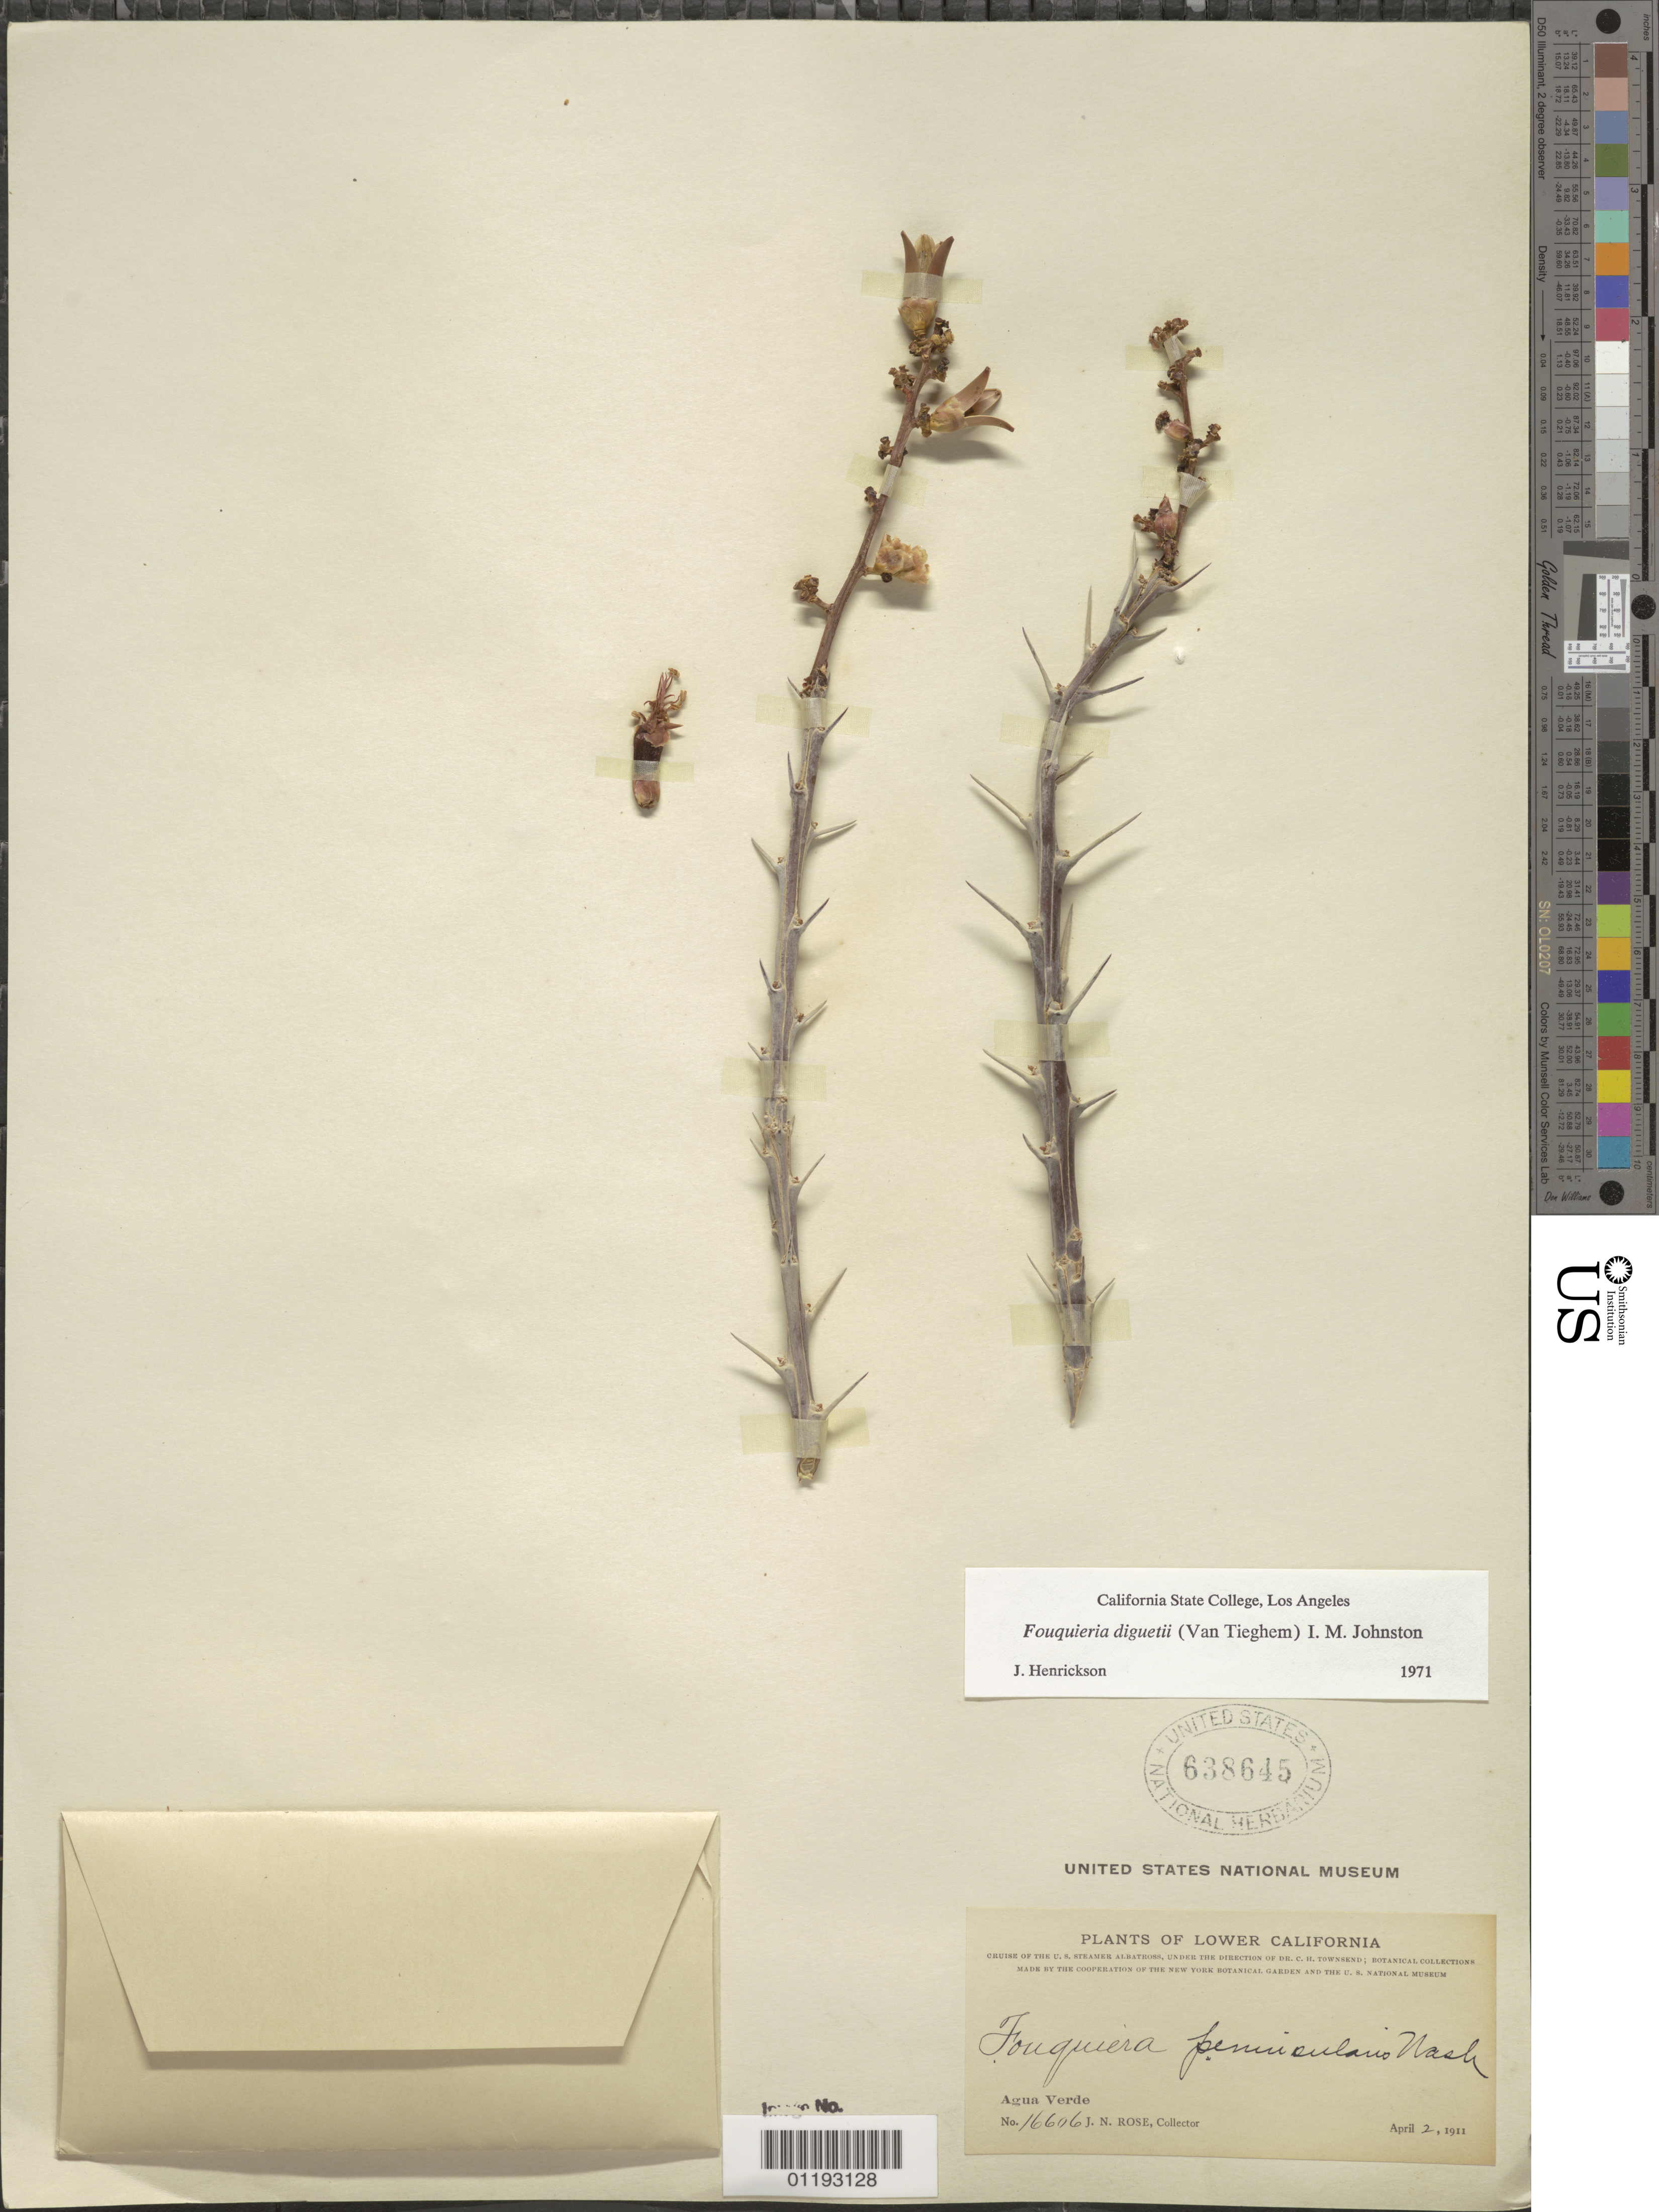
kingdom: Plantae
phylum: Tracheophyta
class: Magnoliopsida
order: Ericales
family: Fouquieriaceae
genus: Fouquieria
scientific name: Fouquieria diguetii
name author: (Tiegh.) I.M. Johnst.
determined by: Henrickson, James, (CSLA), California State University at Los Angeles (UNITED STATES)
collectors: J. N. Rose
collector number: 16606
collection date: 1911-04-02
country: Mexico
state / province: Sinaloa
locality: Agua Verde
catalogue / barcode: US 638645